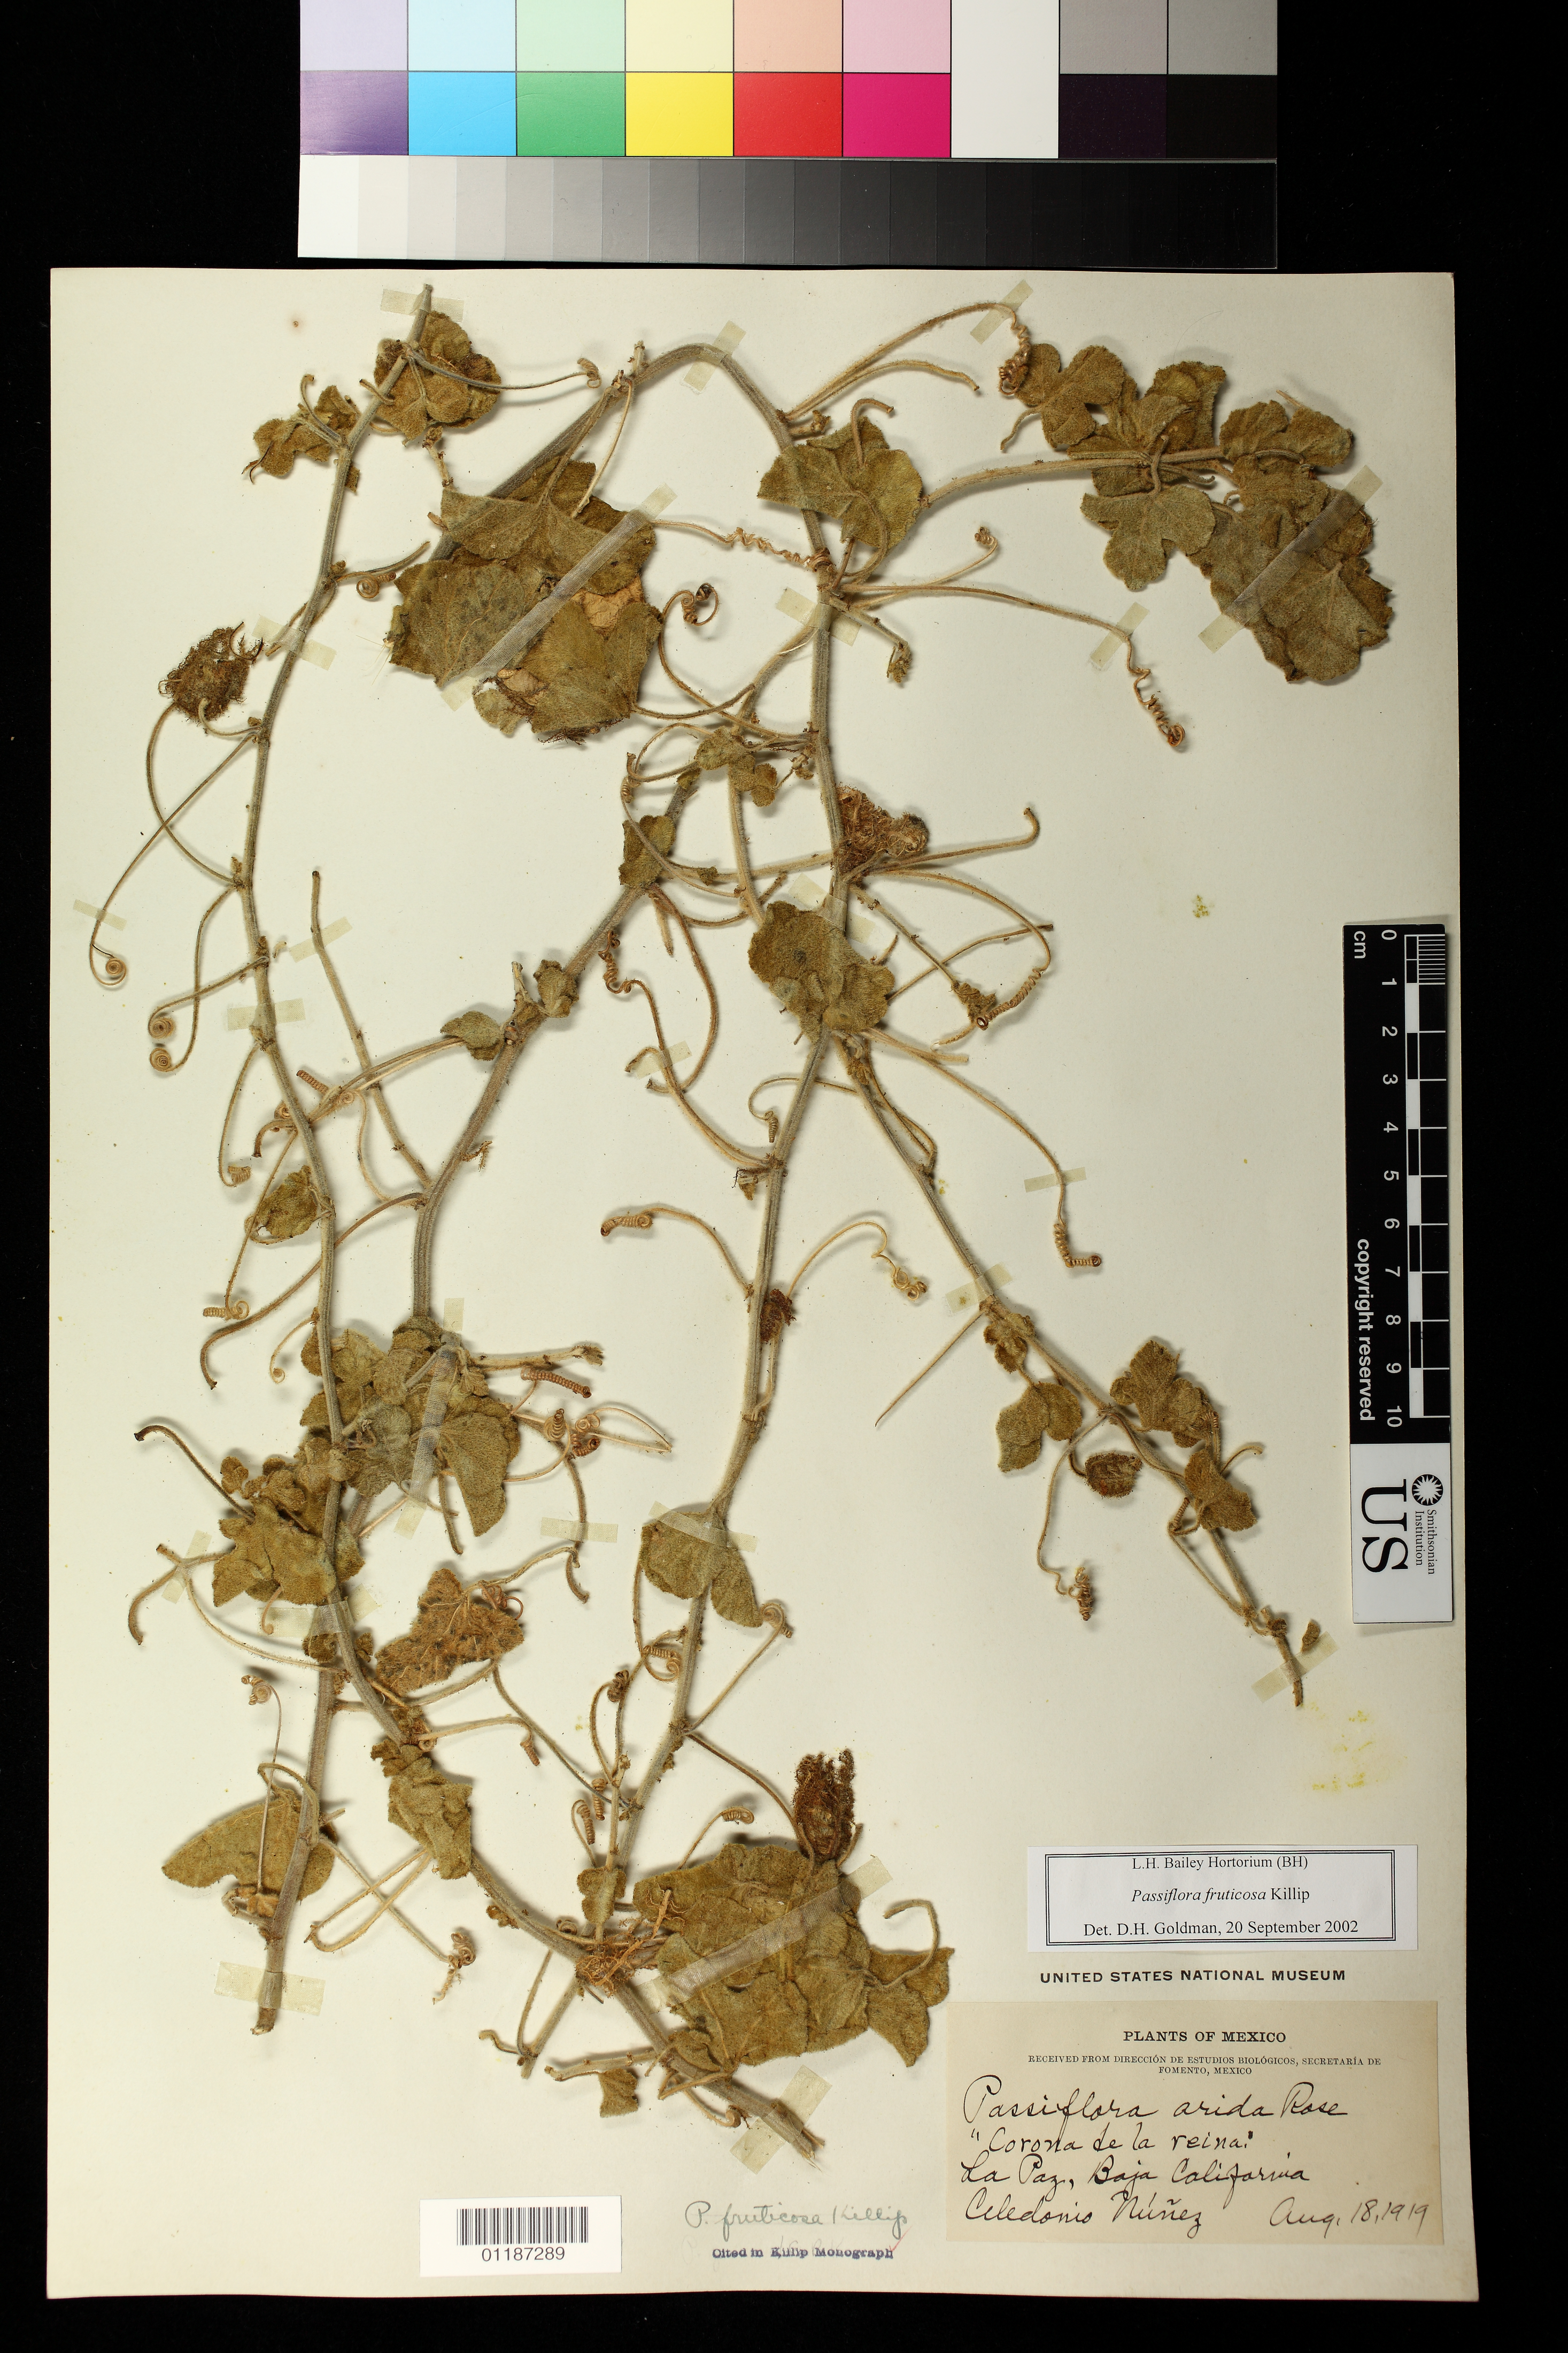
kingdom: Plantae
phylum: Tracheophyta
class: Magnoliopsida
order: Malpighiales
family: Passifloraceae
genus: Passiflora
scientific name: Passiflora fruticosa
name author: Killip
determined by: Svoboda, Harlan T., (NA), US Department of Agriculture (UNITED STATES)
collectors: C. Nunez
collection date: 1919-08-18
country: Mexico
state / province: Baja California Sur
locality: La Paz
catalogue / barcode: US 3619010